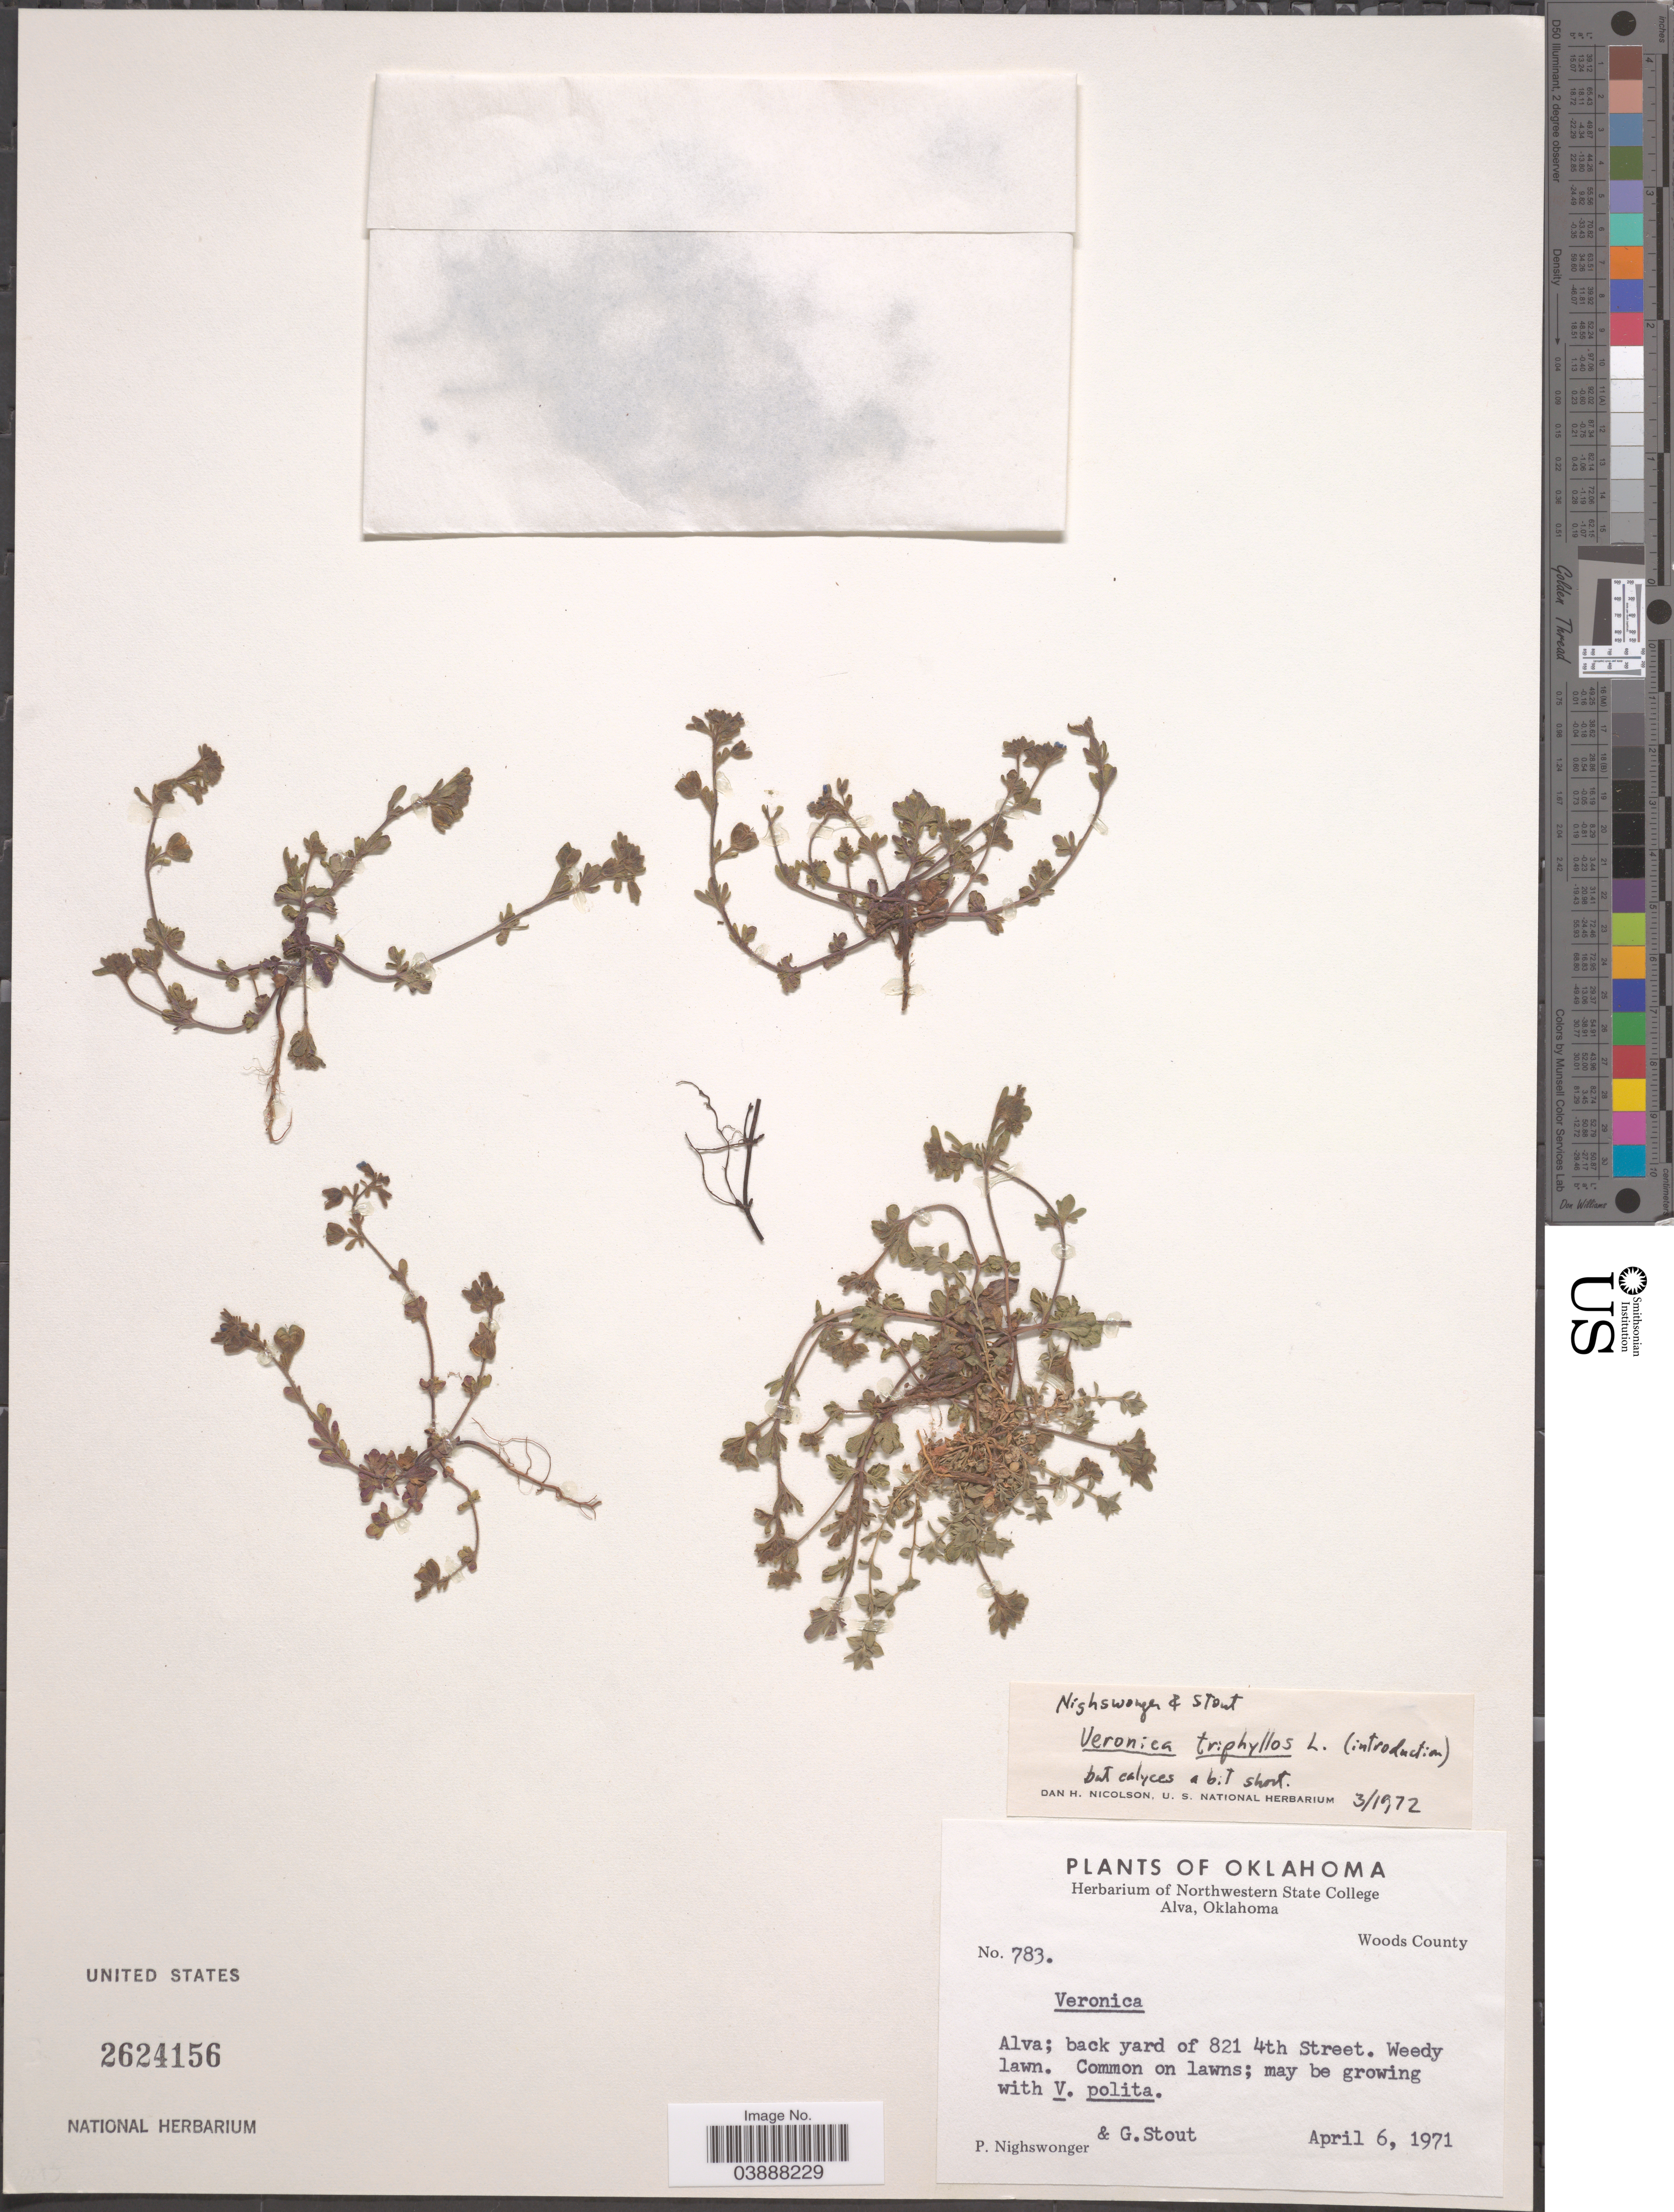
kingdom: Plantae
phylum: Tracheophyta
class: Magnoliopsida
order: Lamiales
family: Plantaginaceae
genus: Veronica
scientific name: Veronica triphyllos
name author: L.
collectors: P. Nighswonger & G. Stout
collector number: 783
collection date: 1971-04-06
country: United States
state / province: Oklahoma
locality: Woods County. Alva; back yard of 821 4th Street.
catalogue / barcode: US 2624156